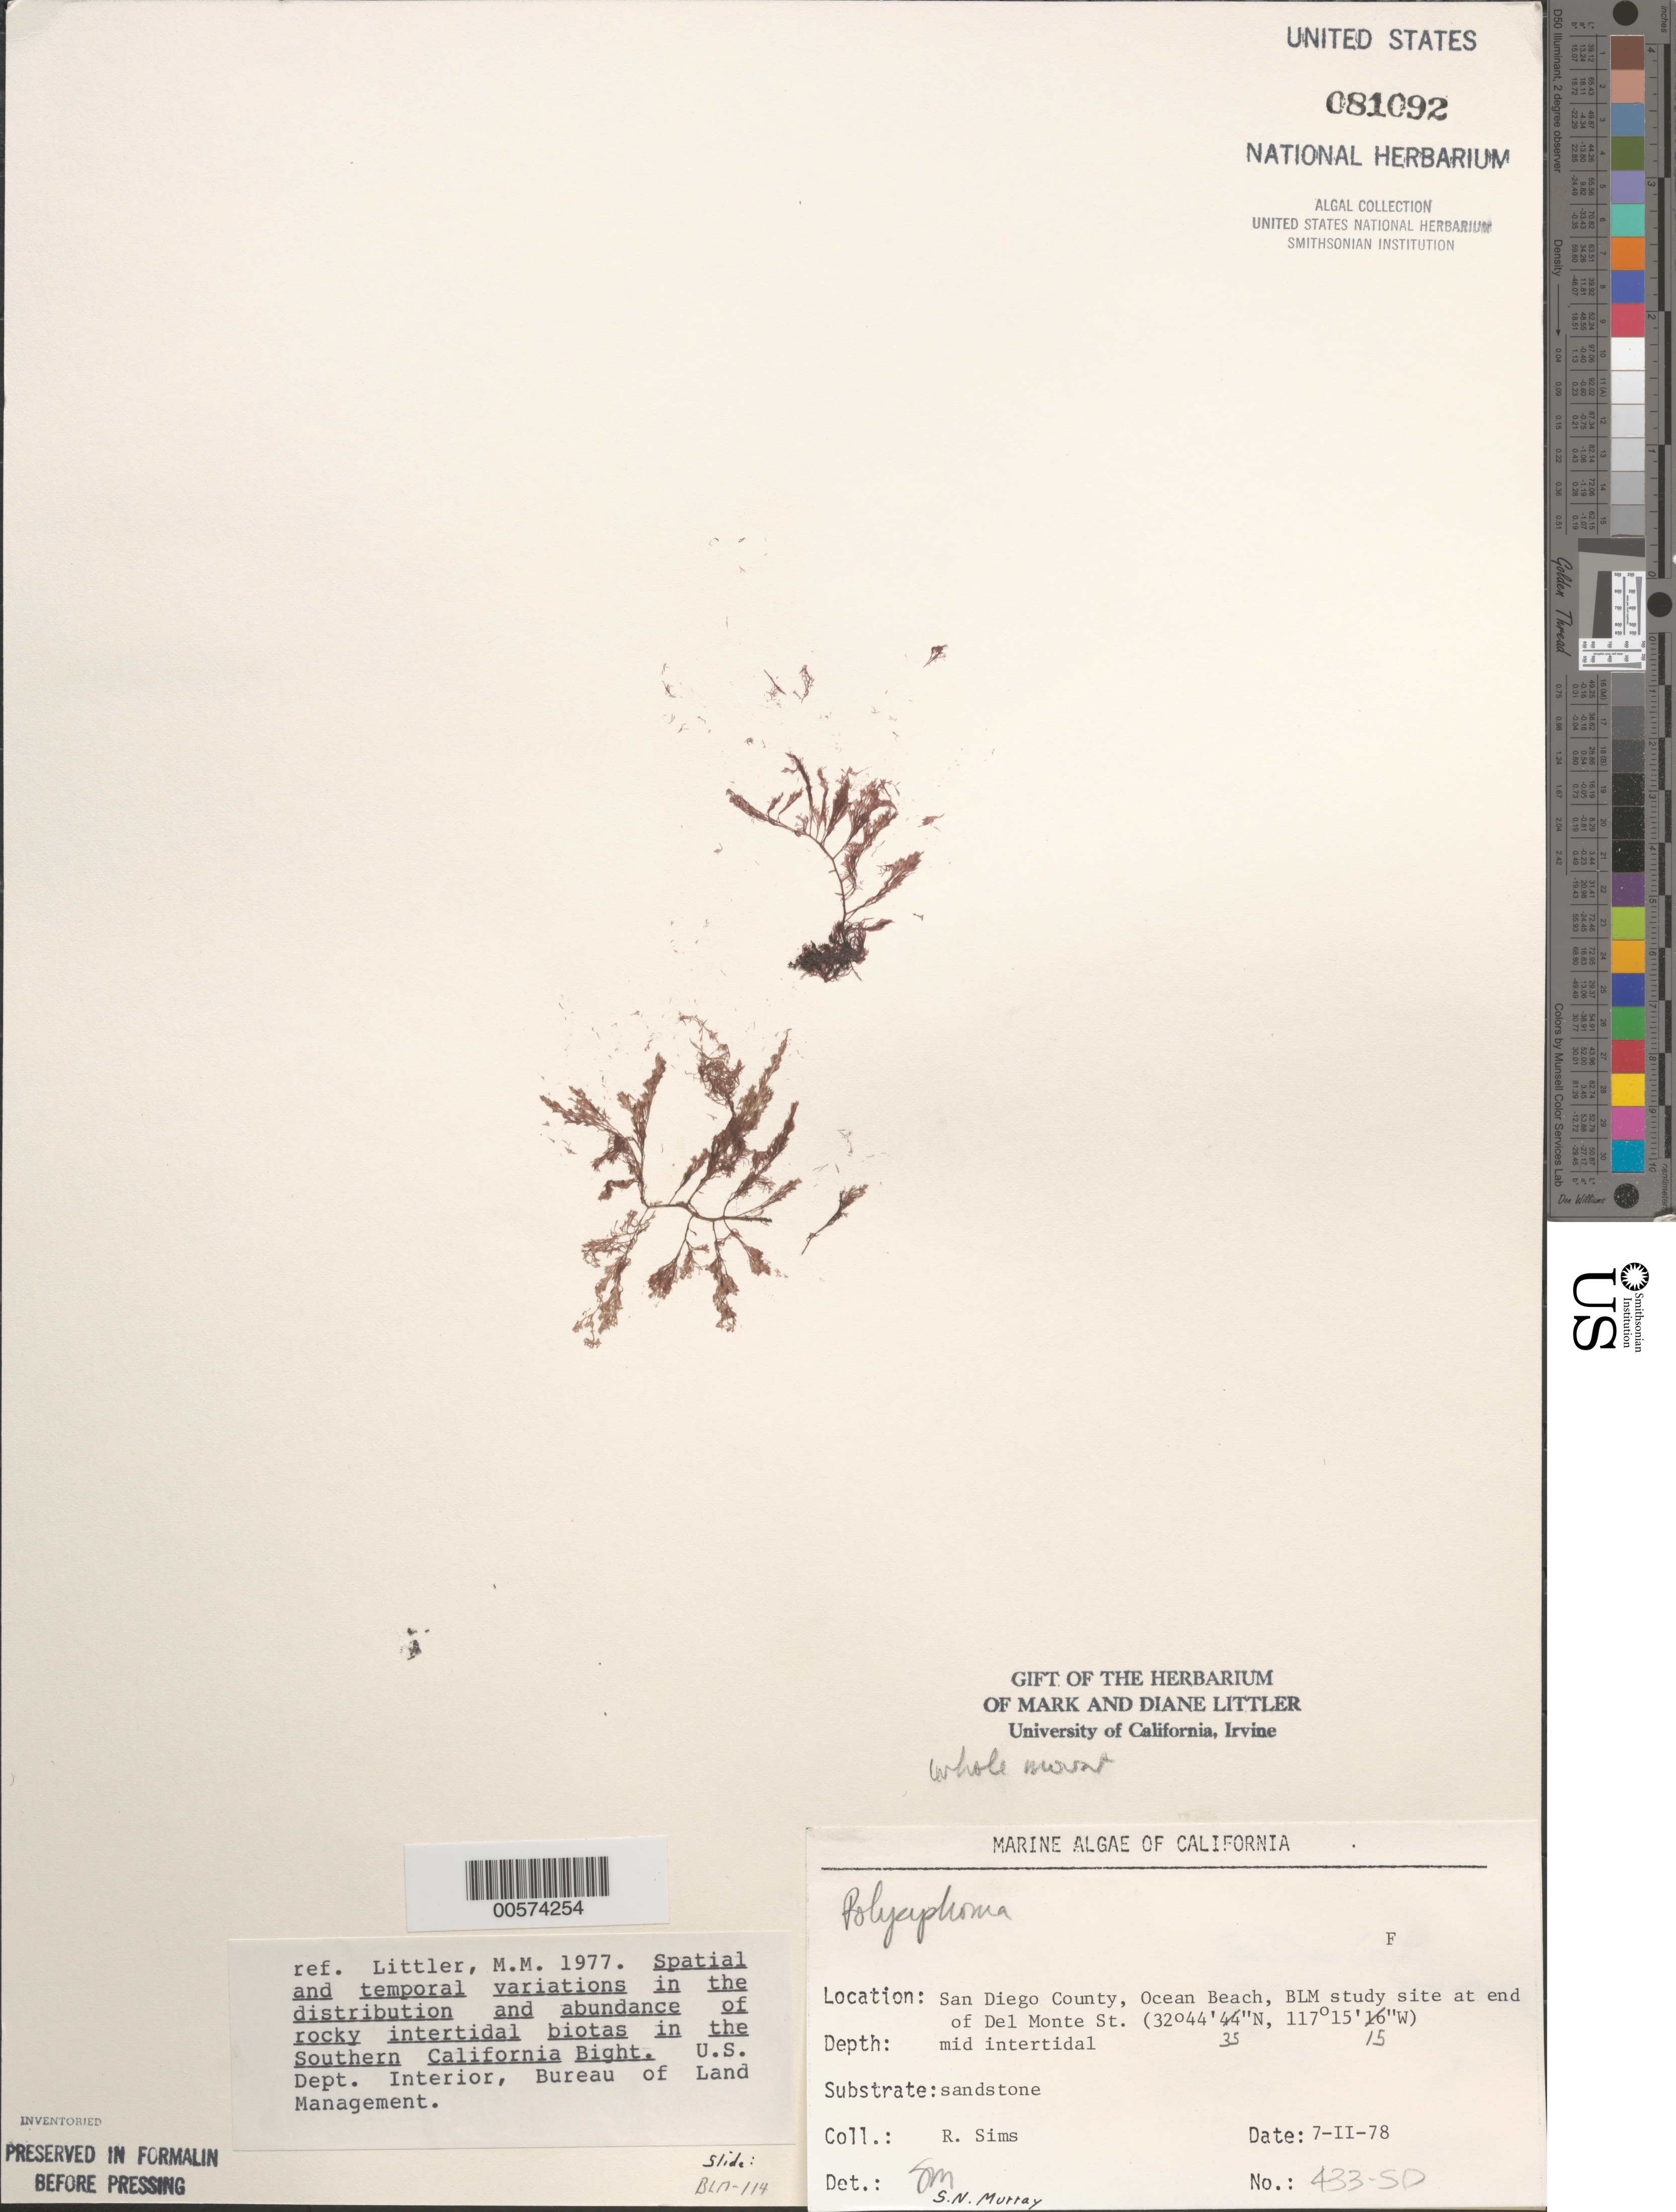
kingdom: Plantae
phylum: Rhodophyta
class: Florideophyceae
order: Ceramiales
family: Rhodomelaceae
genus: Polysiphonia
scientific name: Polysiphonia sp.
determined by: Murray, S. N.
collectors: R. H. Sims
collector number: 433-sd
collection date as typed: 07 Feb 1978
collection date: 1978-02-07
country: United States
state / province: California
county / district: San Diego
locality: Ocean Beach, end of Del Monte Street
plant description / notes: BLM-SOCALBIGHT Rocky Intertidal Survey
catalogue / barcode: US 81092